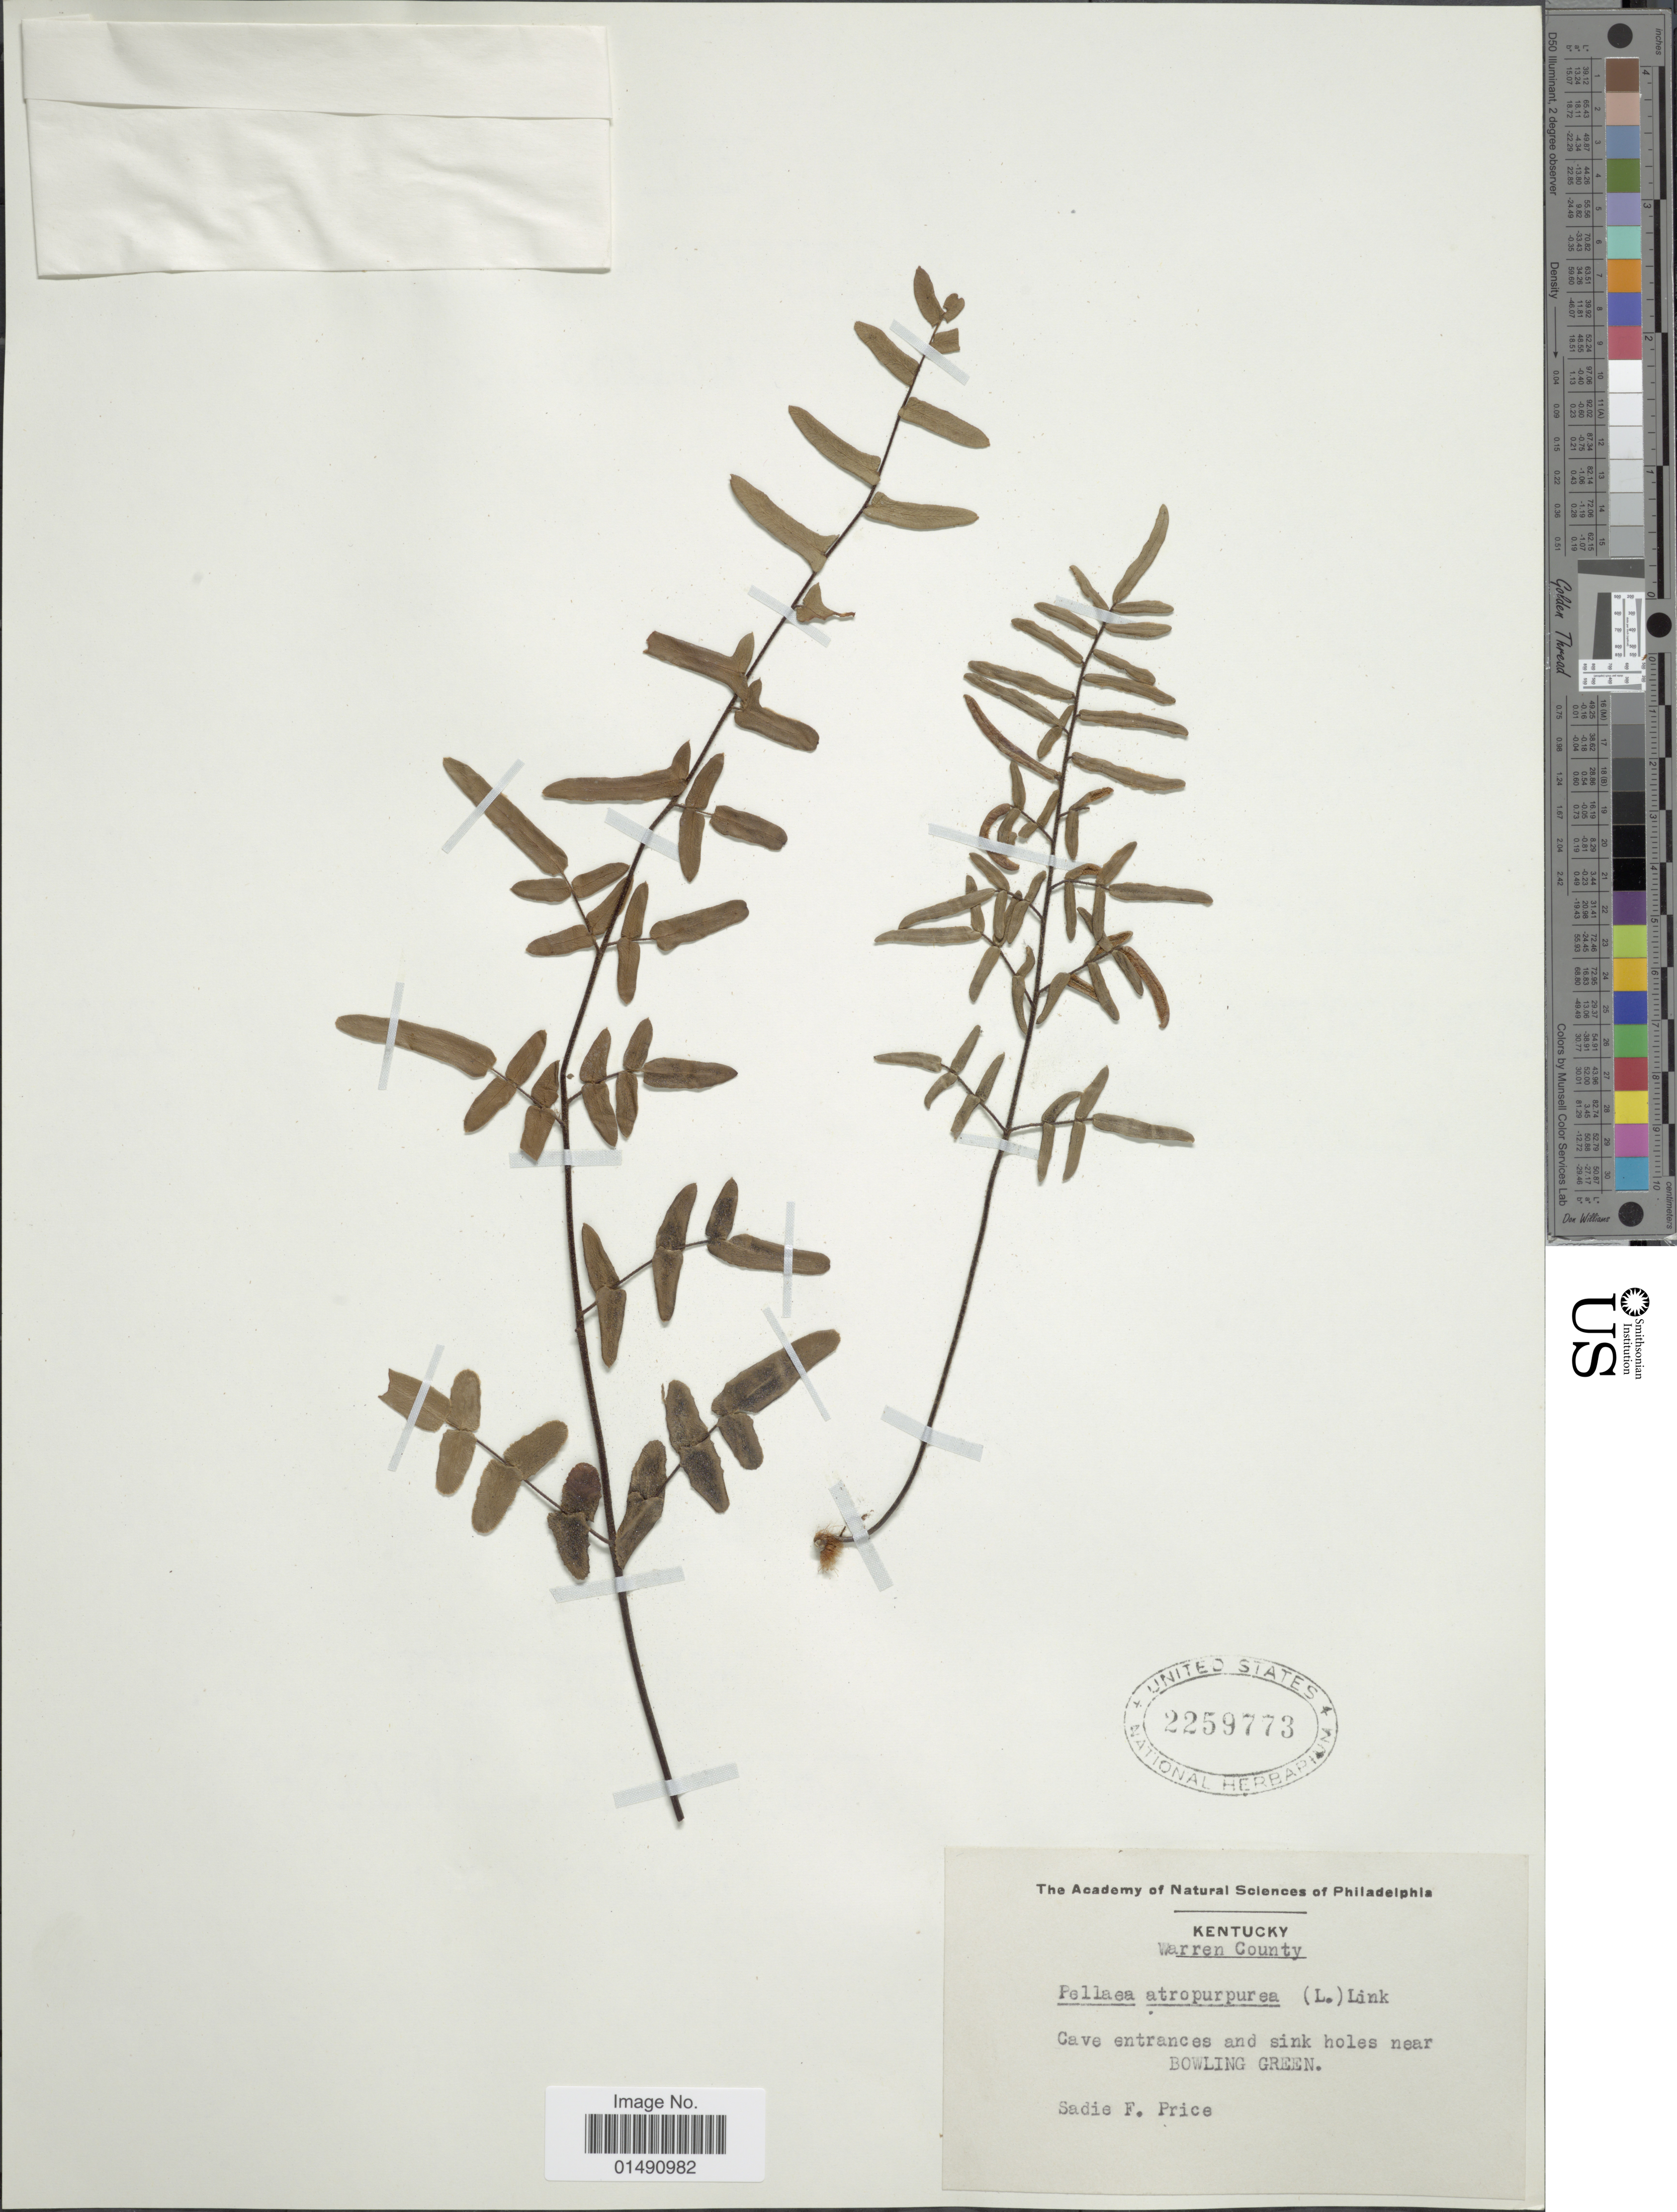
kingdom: Plantae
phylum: Tracheophyta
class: Polypodiopsida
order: Polypodiales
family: Pteridaceae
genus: Pellaea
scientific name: Pellaea atropurpurea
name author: (L.) Link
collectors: S. Price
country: United States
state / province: Kentucky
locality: Warren County, Cave entrances and sink holes near Bowling Green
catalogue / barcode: US 2259773